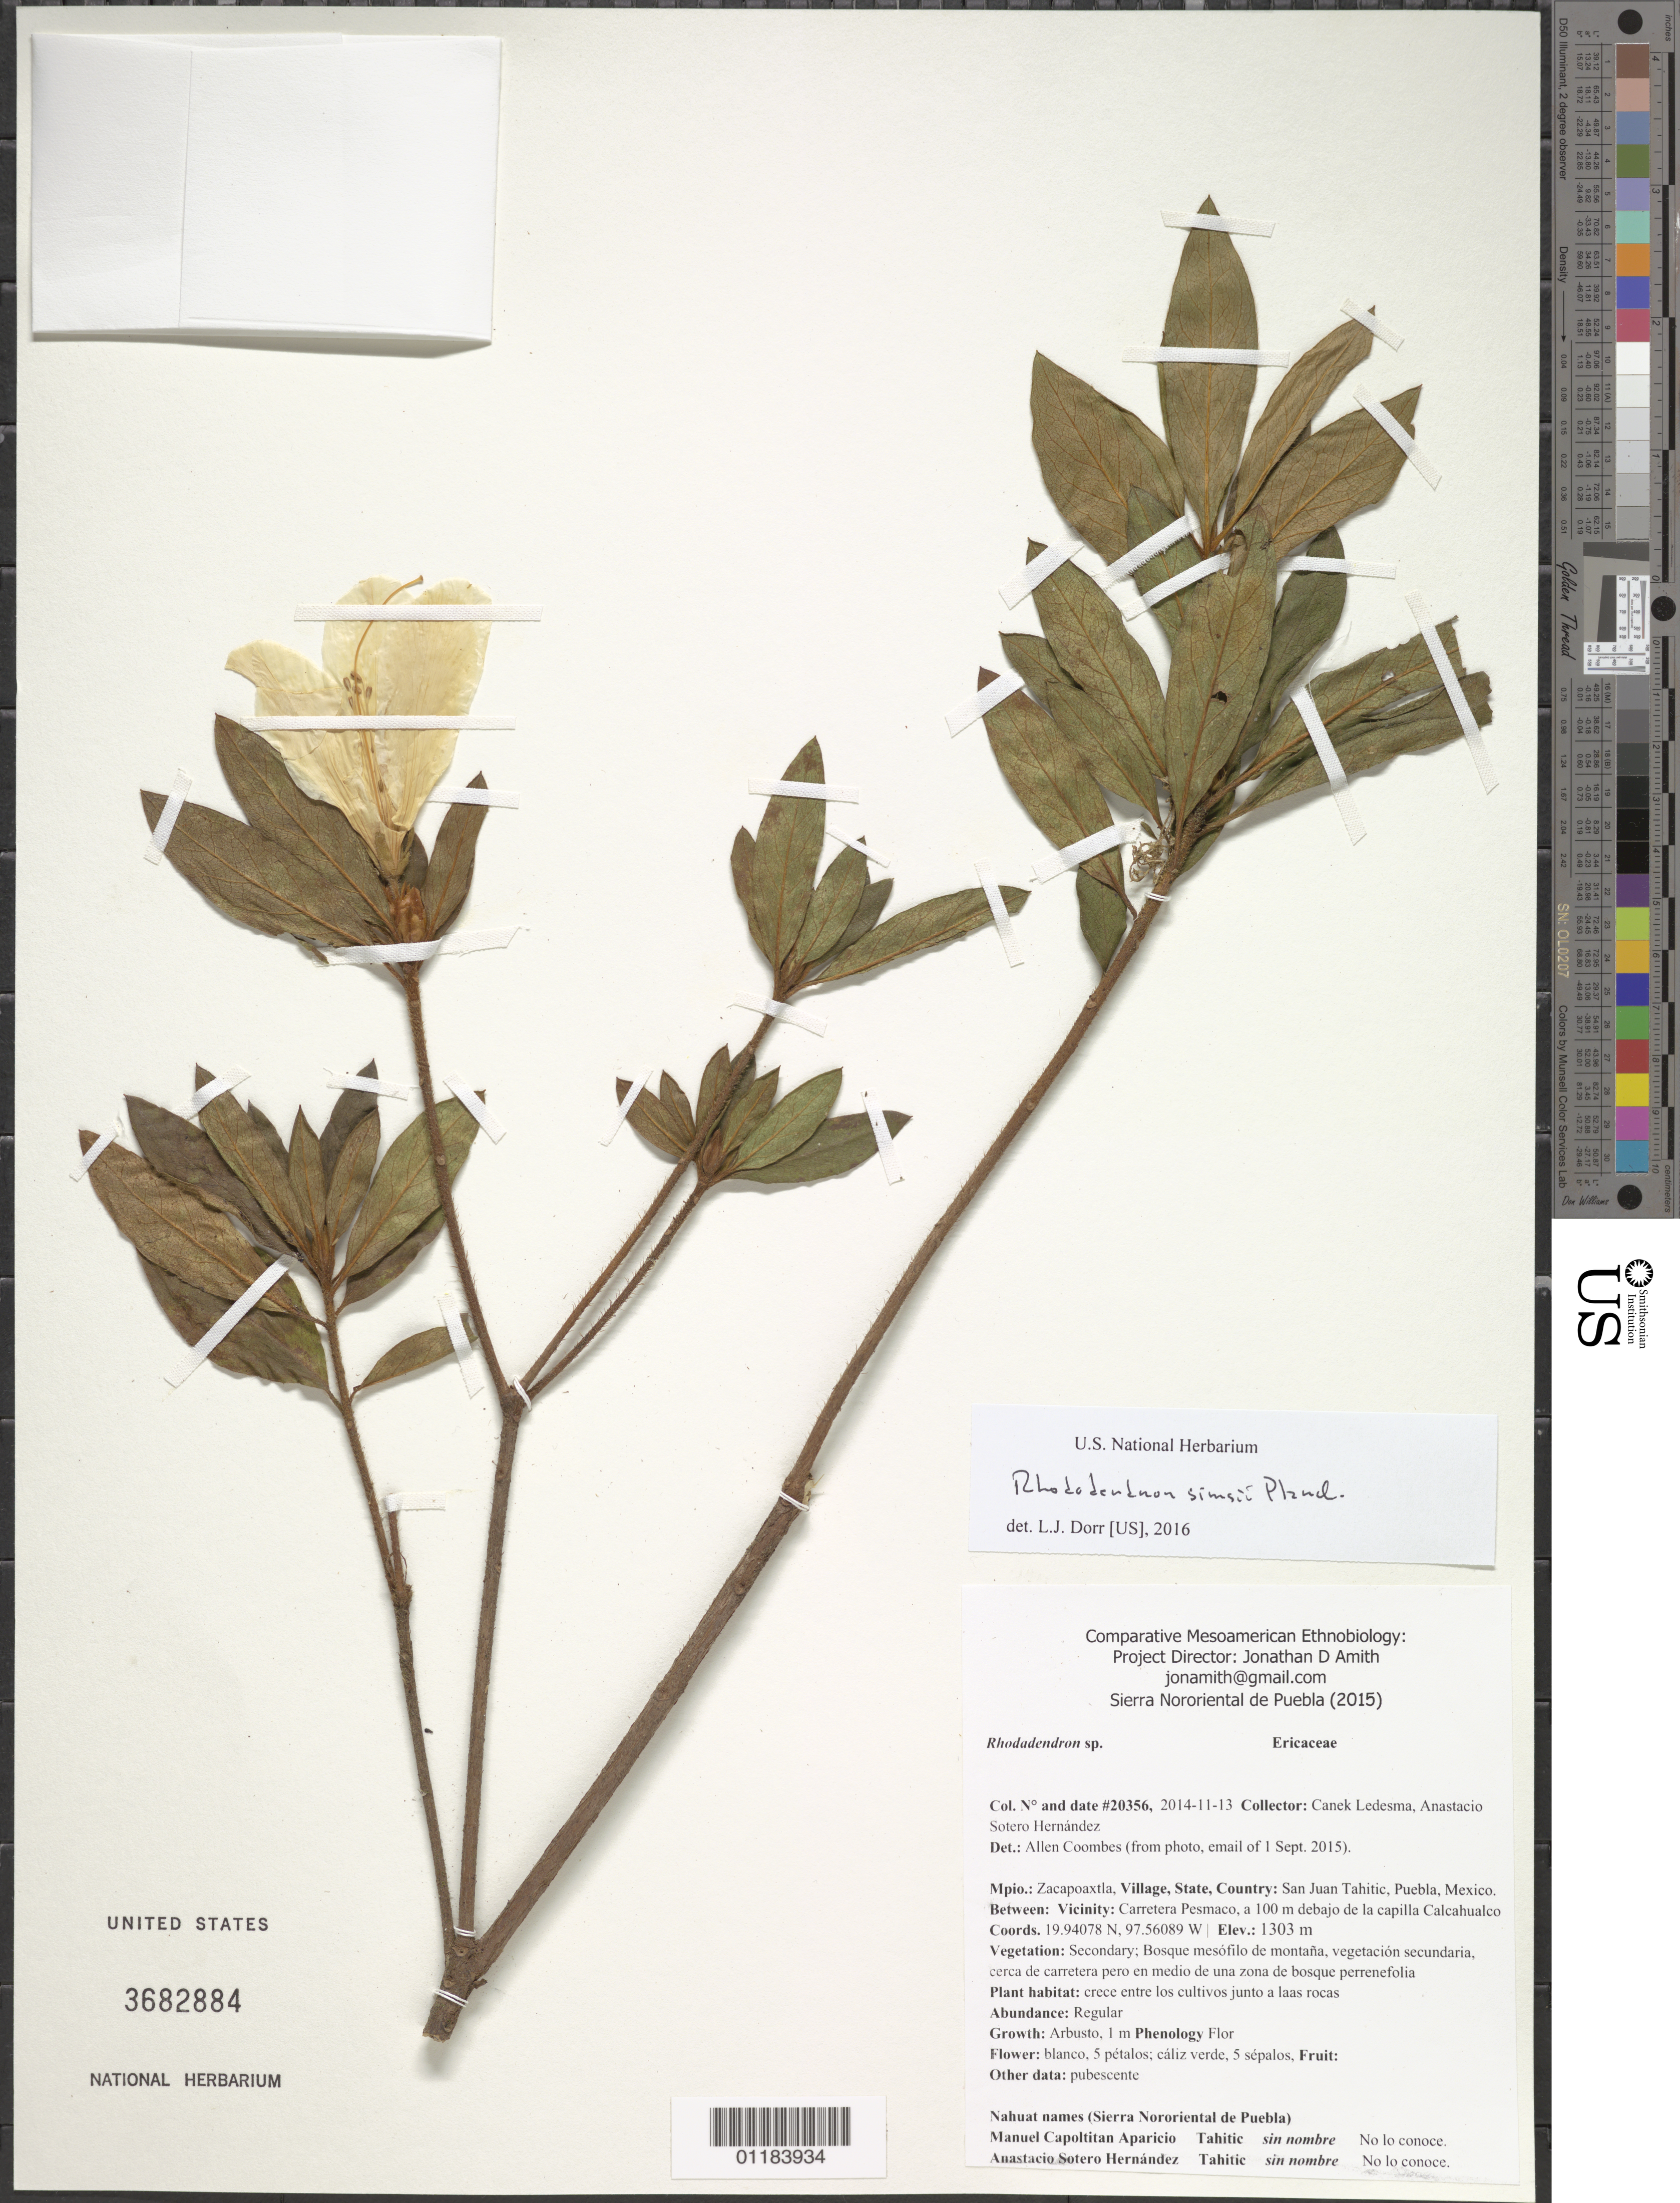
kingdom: Plantae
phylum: Tracheophyta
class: Magnoliopsida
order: Ericales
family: Ericaceae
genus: Rhododendron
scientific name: Rhododendron simsii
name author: Planch.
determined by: Dorr, L. J., (BOT), Smithsonian Institution - National Museum of Natural History (UNITED STATES)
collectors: Canek Ledesma C. & A. Sotero H.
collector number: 20356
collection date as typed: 2014-11-13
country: Mexico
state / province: Puebla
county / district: Zacapoaxtla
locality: San Juan Tahitic; Carretera Pesmaco, a 100 m debajo de la capilla Calcahualco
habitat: secondary vegetation; bosque mesofilo de montana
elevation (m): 1303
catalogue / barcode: US 3682884